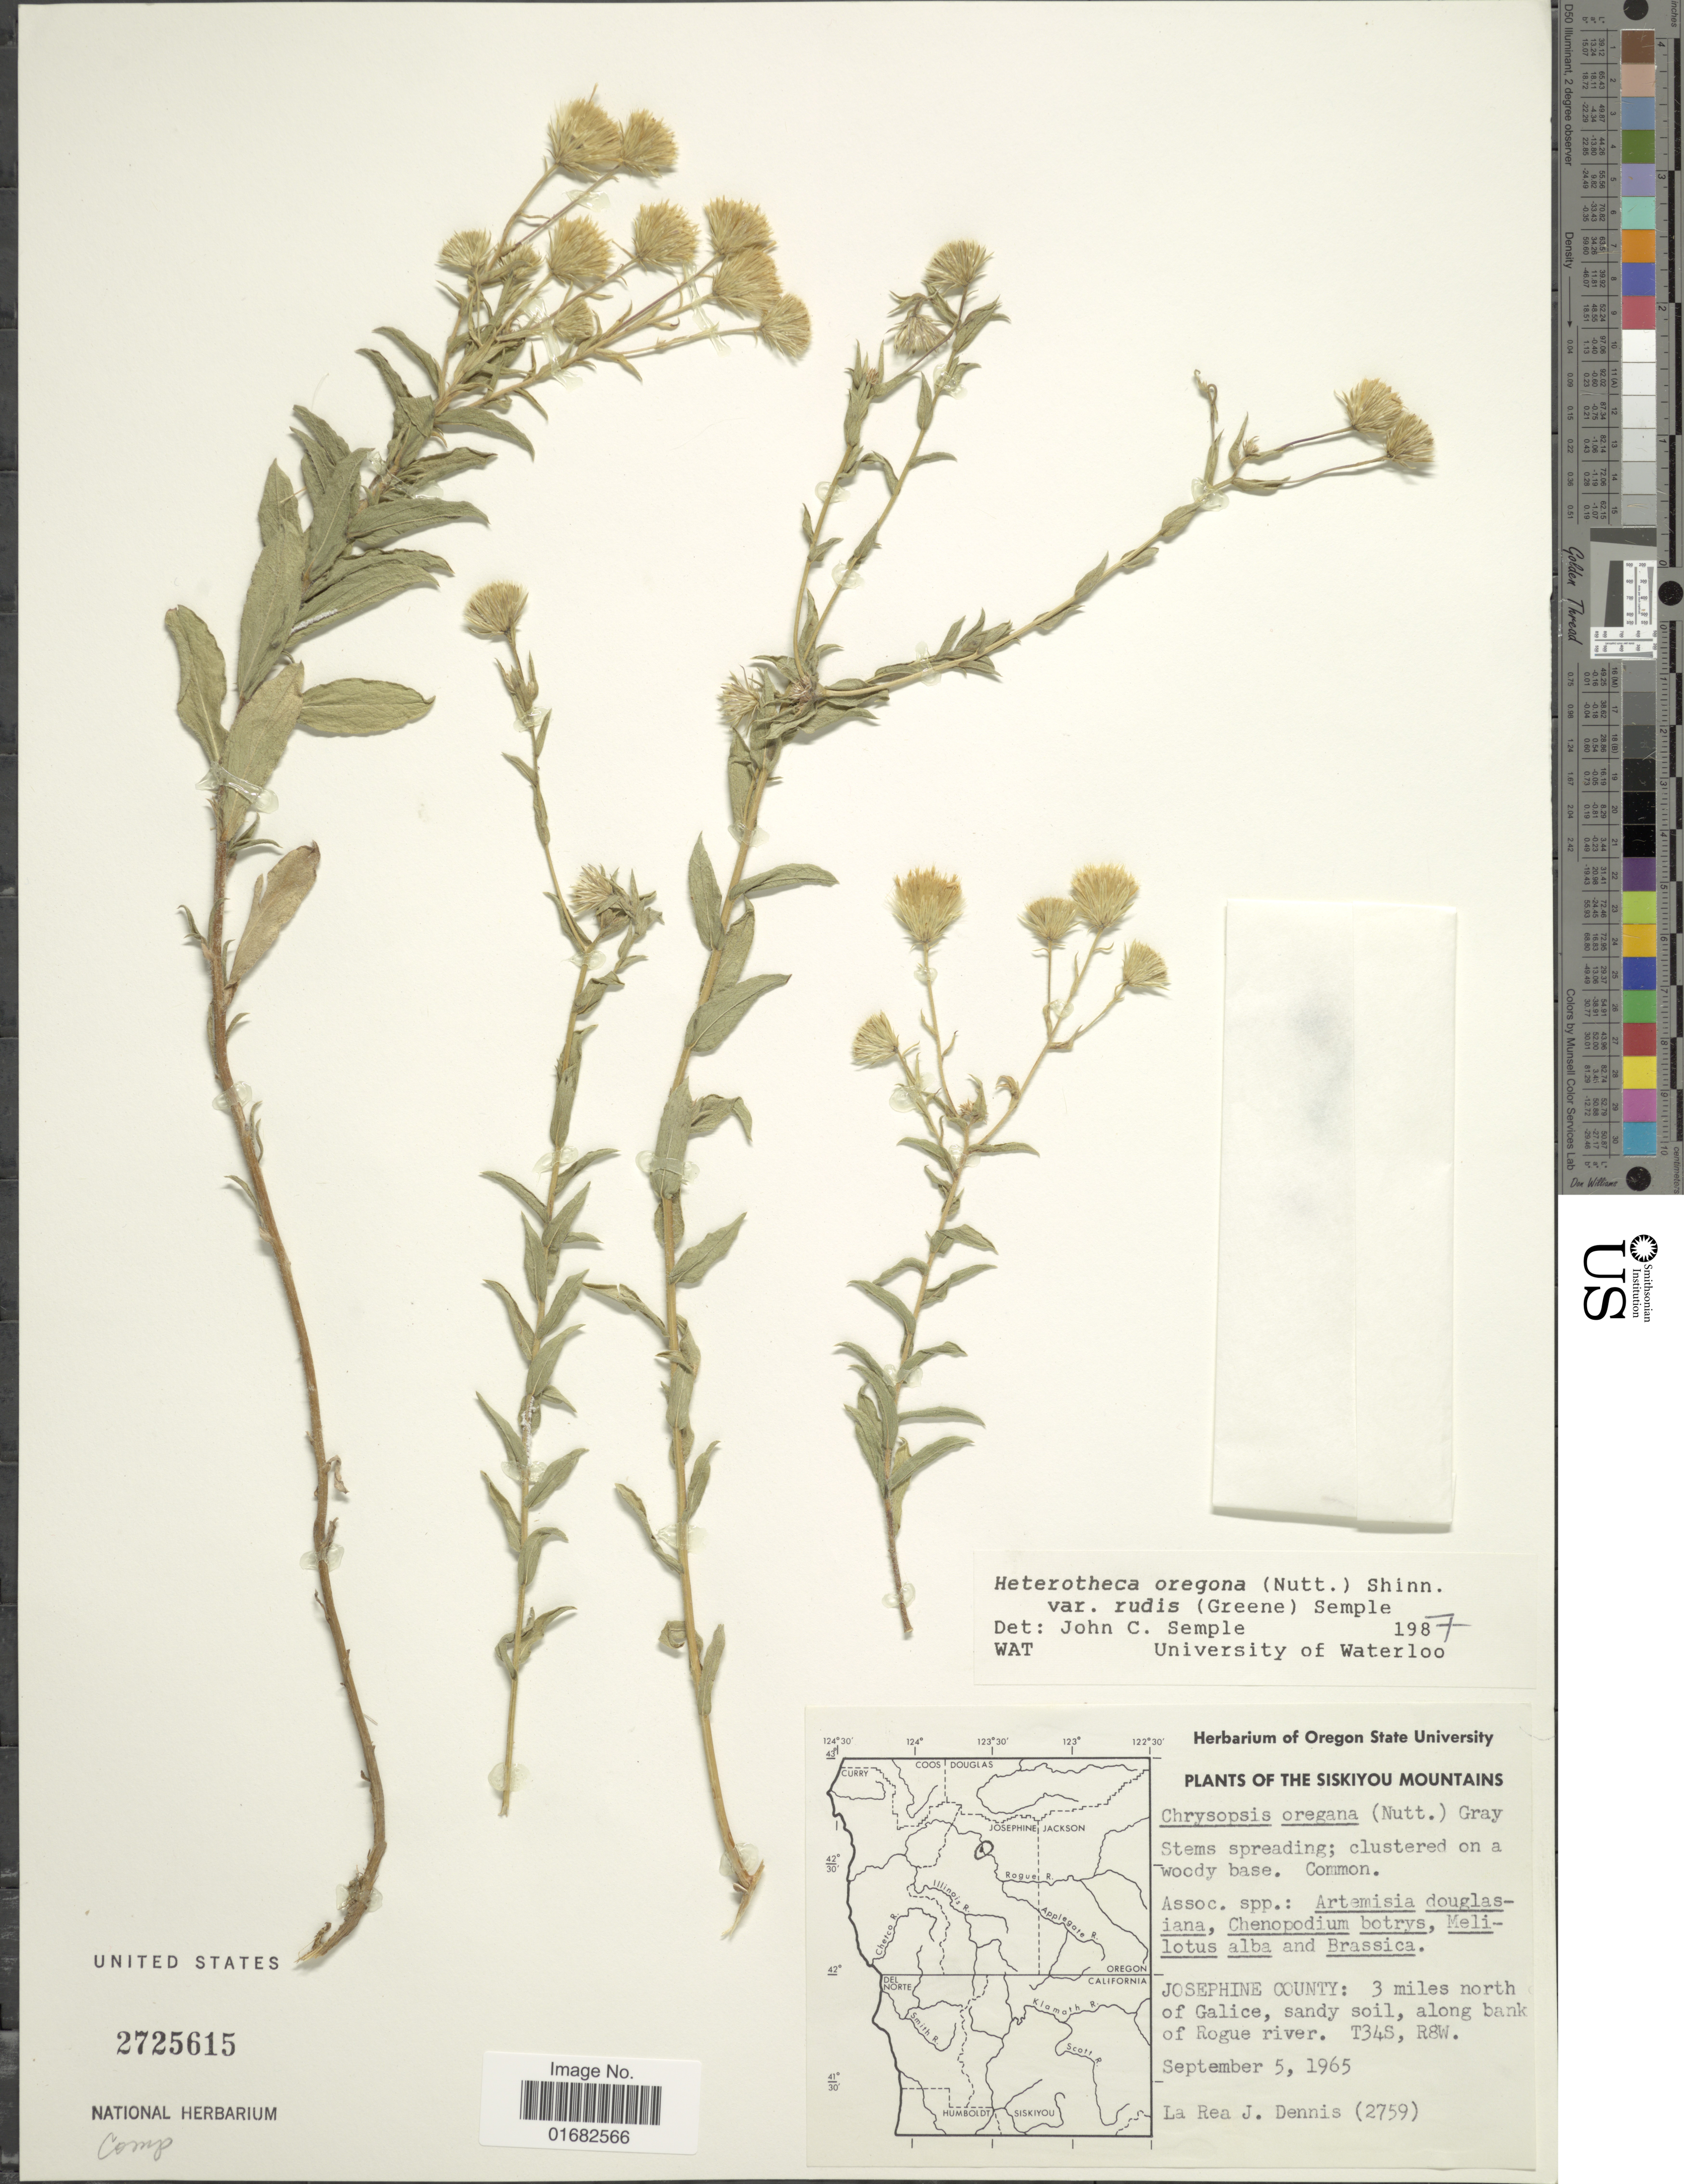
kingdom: Plantae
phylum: Tracheophyta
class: Magnoliopsida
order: Asterales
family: Asteraceae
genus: Heterotheca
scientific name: Heterotheca oregona var. rudis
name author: (Greene) Semple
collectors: L. Dennis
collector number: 2759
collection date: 1965-09-05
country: United States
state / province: Oregon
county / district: Josephine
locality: Siskiyou Mountains. Josephine County: 3 miles north of Galice, along bank of Rogue river. T34S, R8W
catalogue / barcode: US 2725615